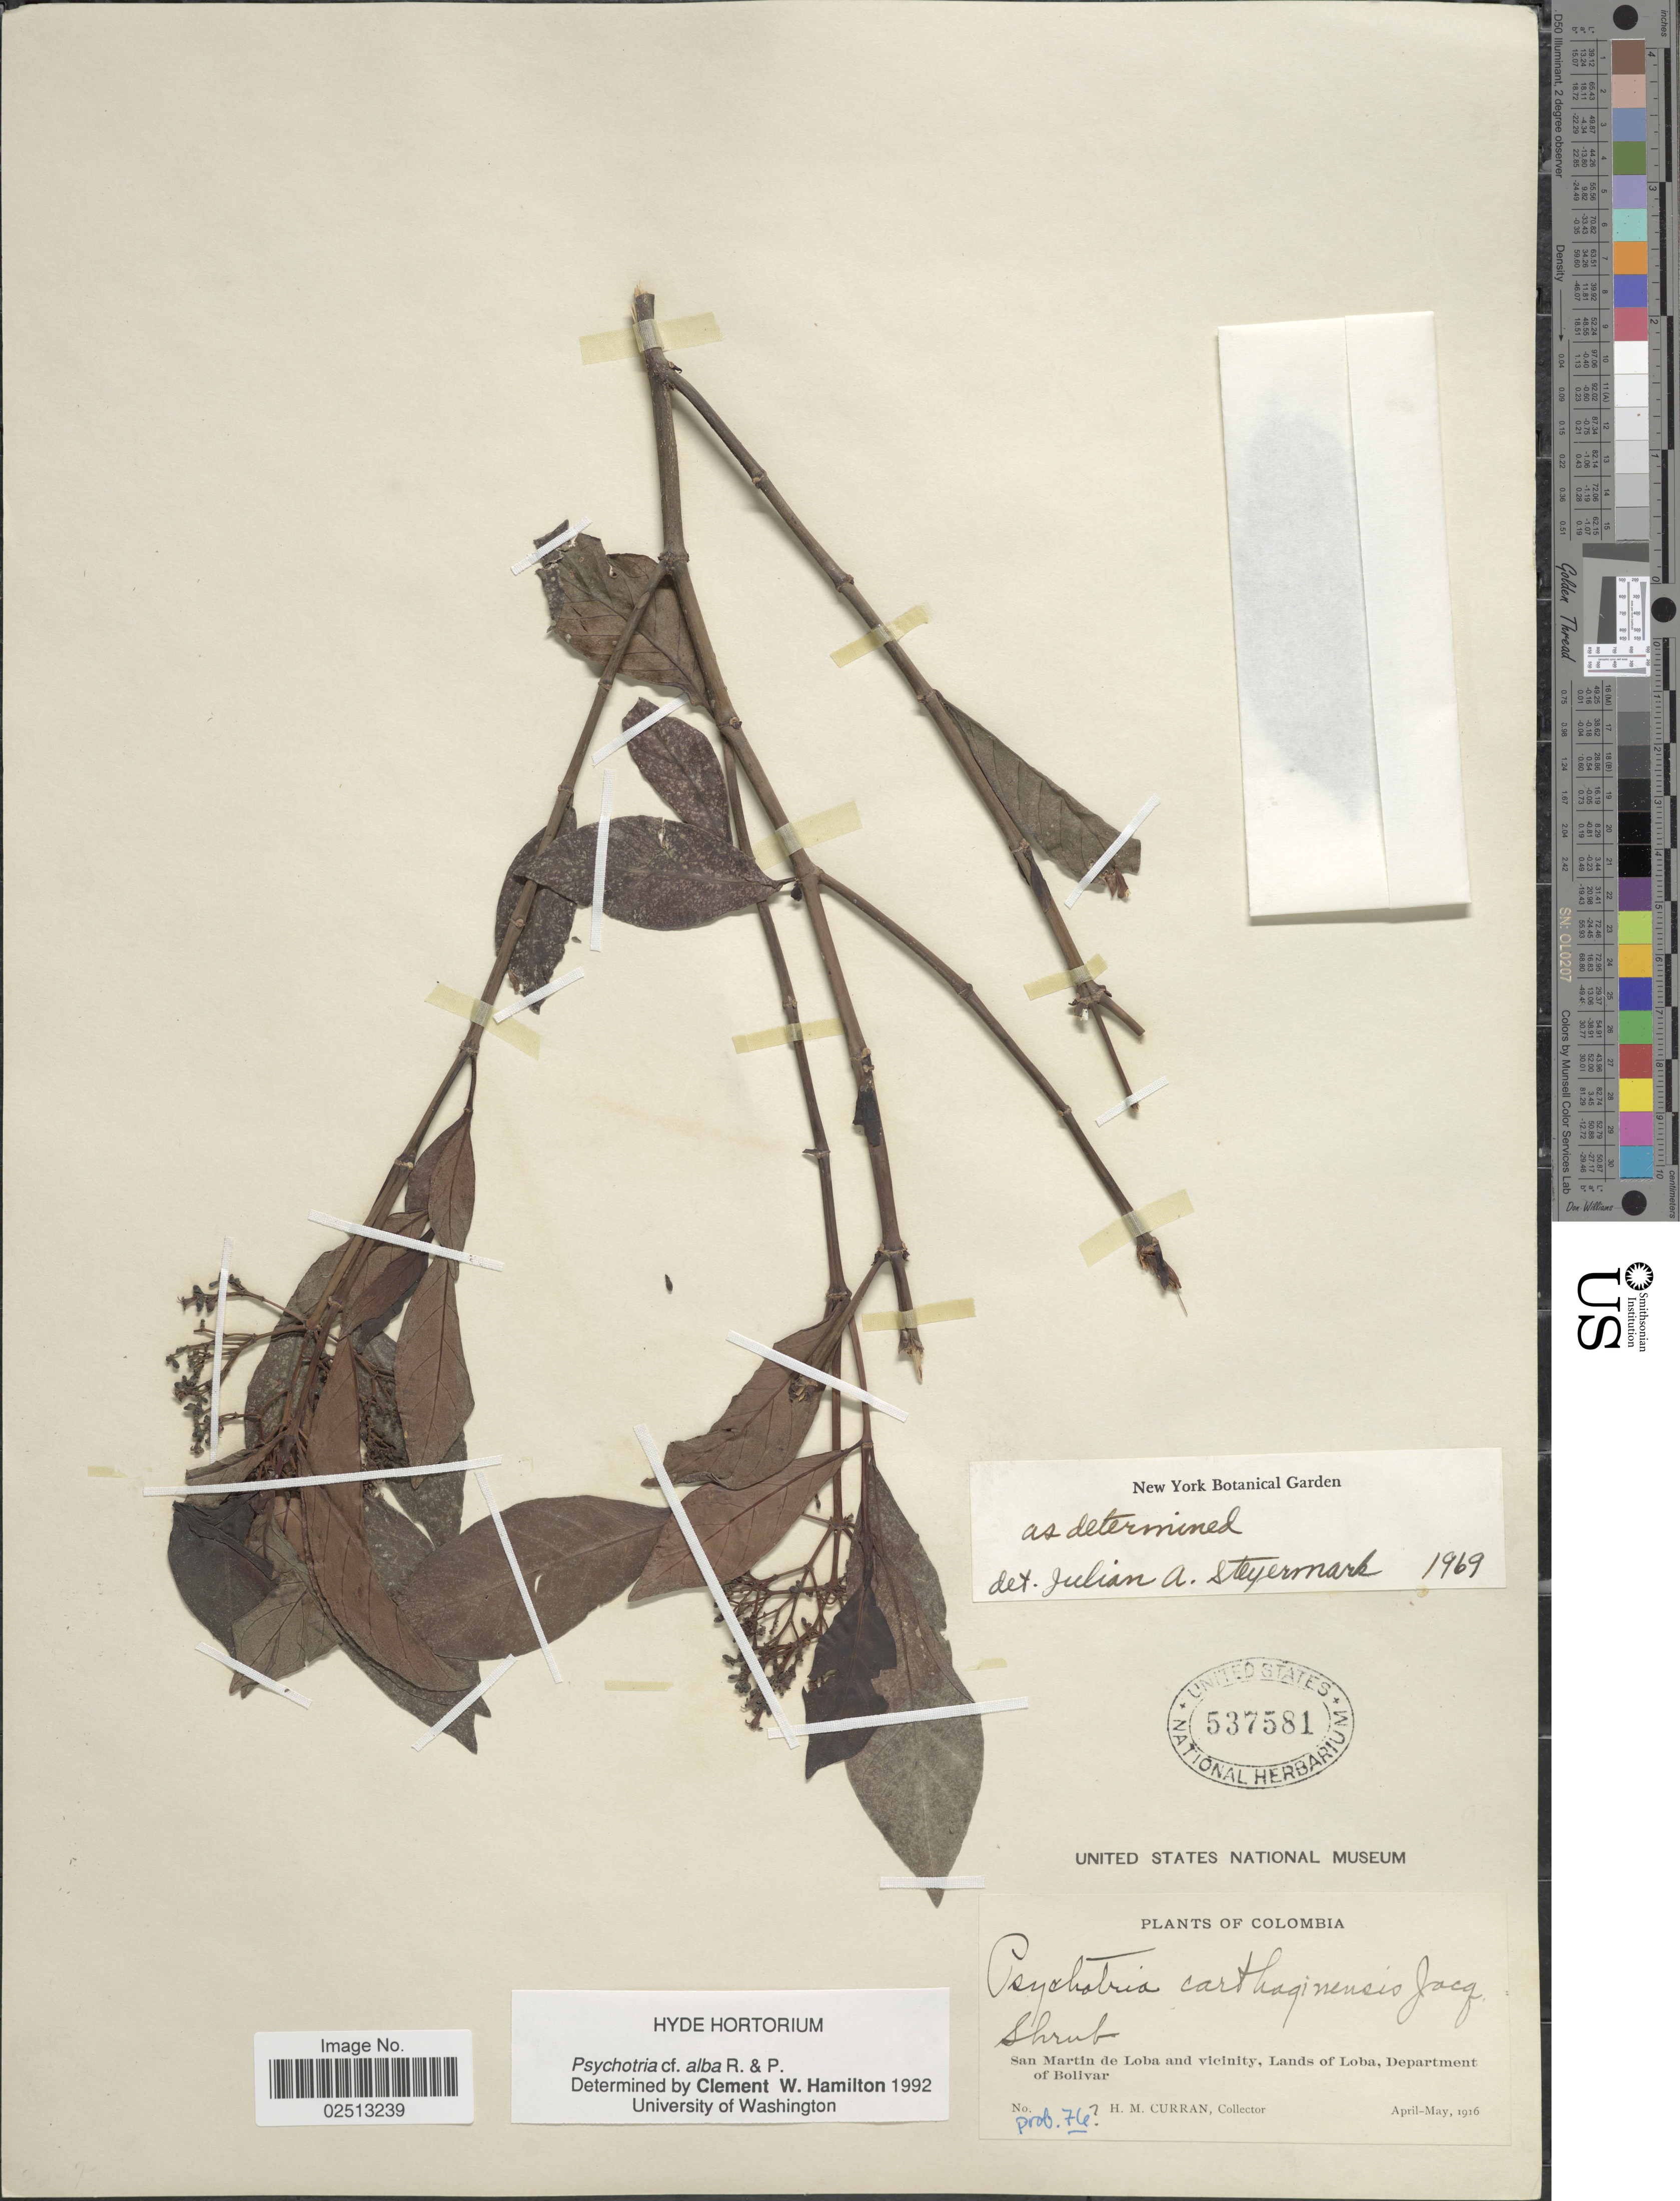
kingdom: Plantae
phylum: Tracheophyta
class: Magnoliopsida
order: Gentianales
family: Rubiaceae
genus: Psychotria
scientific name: Psychotria alba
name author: Ruiz & Pav.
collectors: H. M. Curran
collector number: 76?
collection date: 1916-04/1916-05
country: Colombia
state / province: Bolívar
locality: San Martin de Loba and vicinity, Lands of Loba, Department of Bolivar.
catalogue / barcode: US 537581